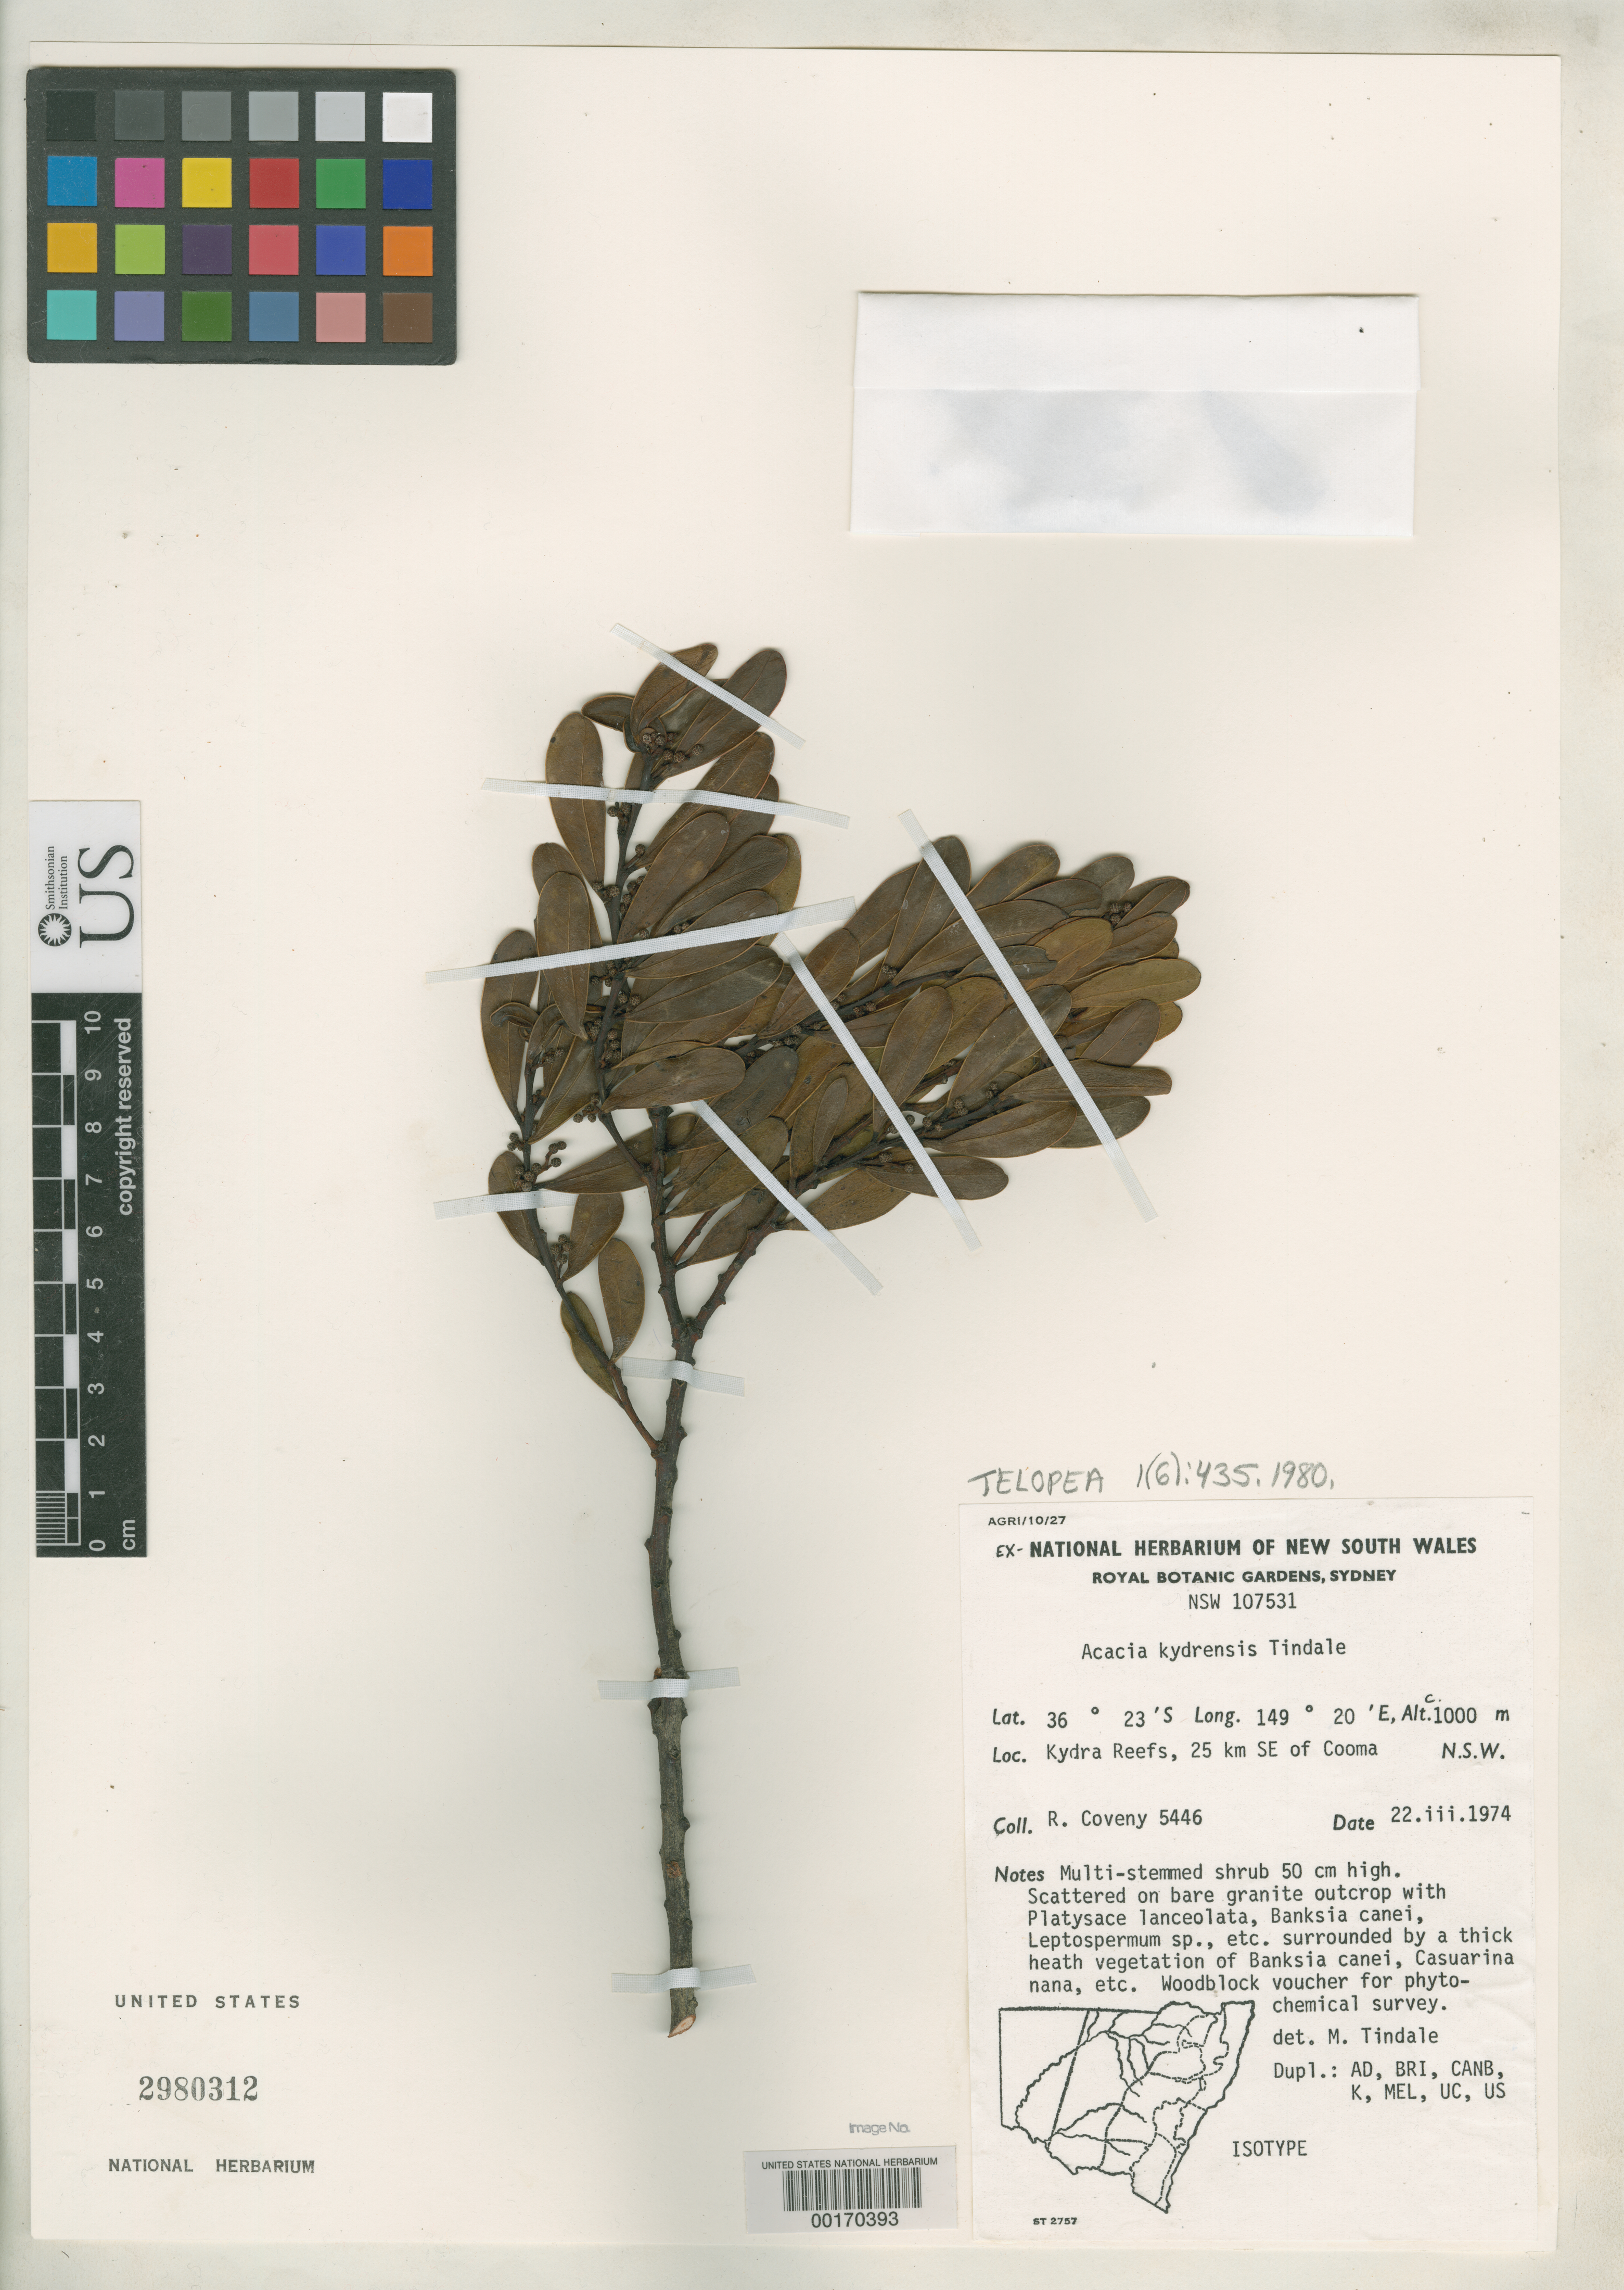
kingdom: Plantae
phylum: Tracheophyta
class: Magnoliopsida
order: Fabales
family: Fabaceae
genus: Acacia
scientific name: Acacia kydrensis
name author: Tindale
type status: Isotype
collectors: R. Coveny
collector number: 5446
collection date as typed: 22 Mar 1974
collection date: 1974-03-22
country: Australia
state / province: New South Wales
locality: Kydra Reefs, 25 km SE of Cooma.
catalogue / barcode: US 2980312